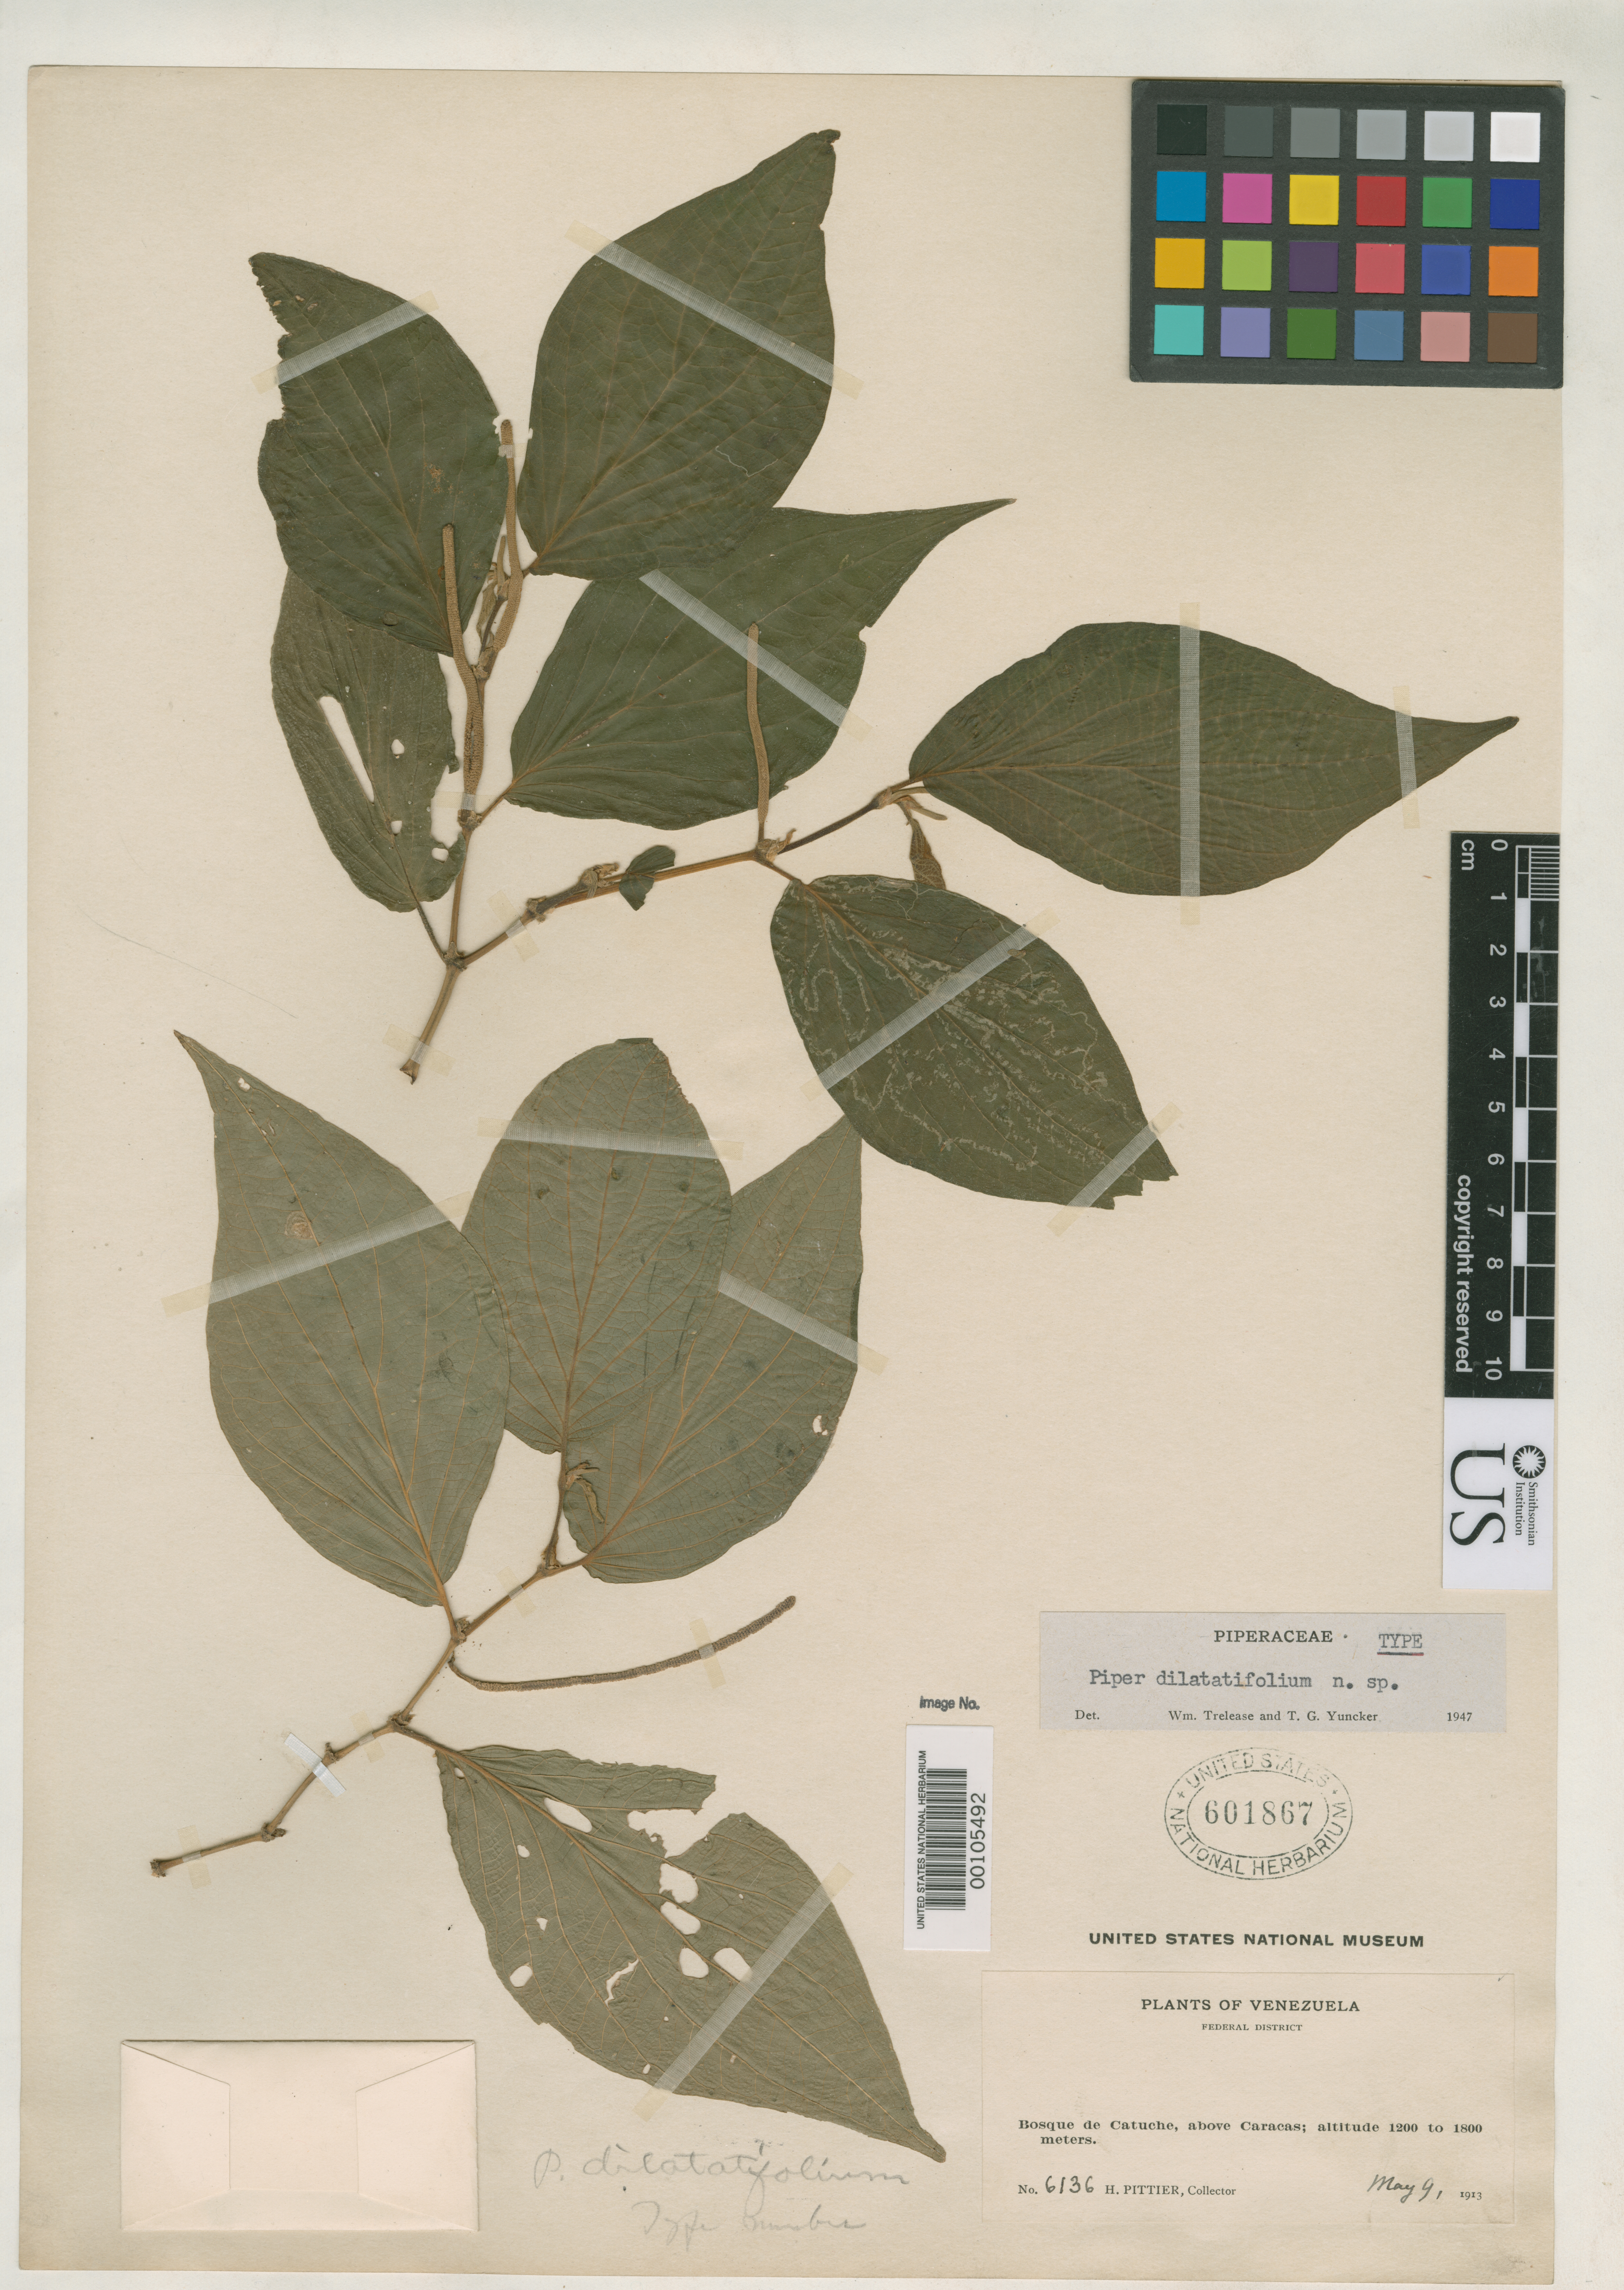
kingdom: Plantae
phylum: Tracheophyta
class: Magnoliopsida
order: Piperales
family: Piperaceae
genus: Piper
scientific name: Piper dilatatifolium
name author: Trel. & Yunck.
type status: Holotype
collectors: H. F. Pittier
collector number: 6136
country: Venezuela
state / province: Distrito Federal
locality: Bosque de Catuche.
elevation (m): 1200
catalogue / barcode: US 601867